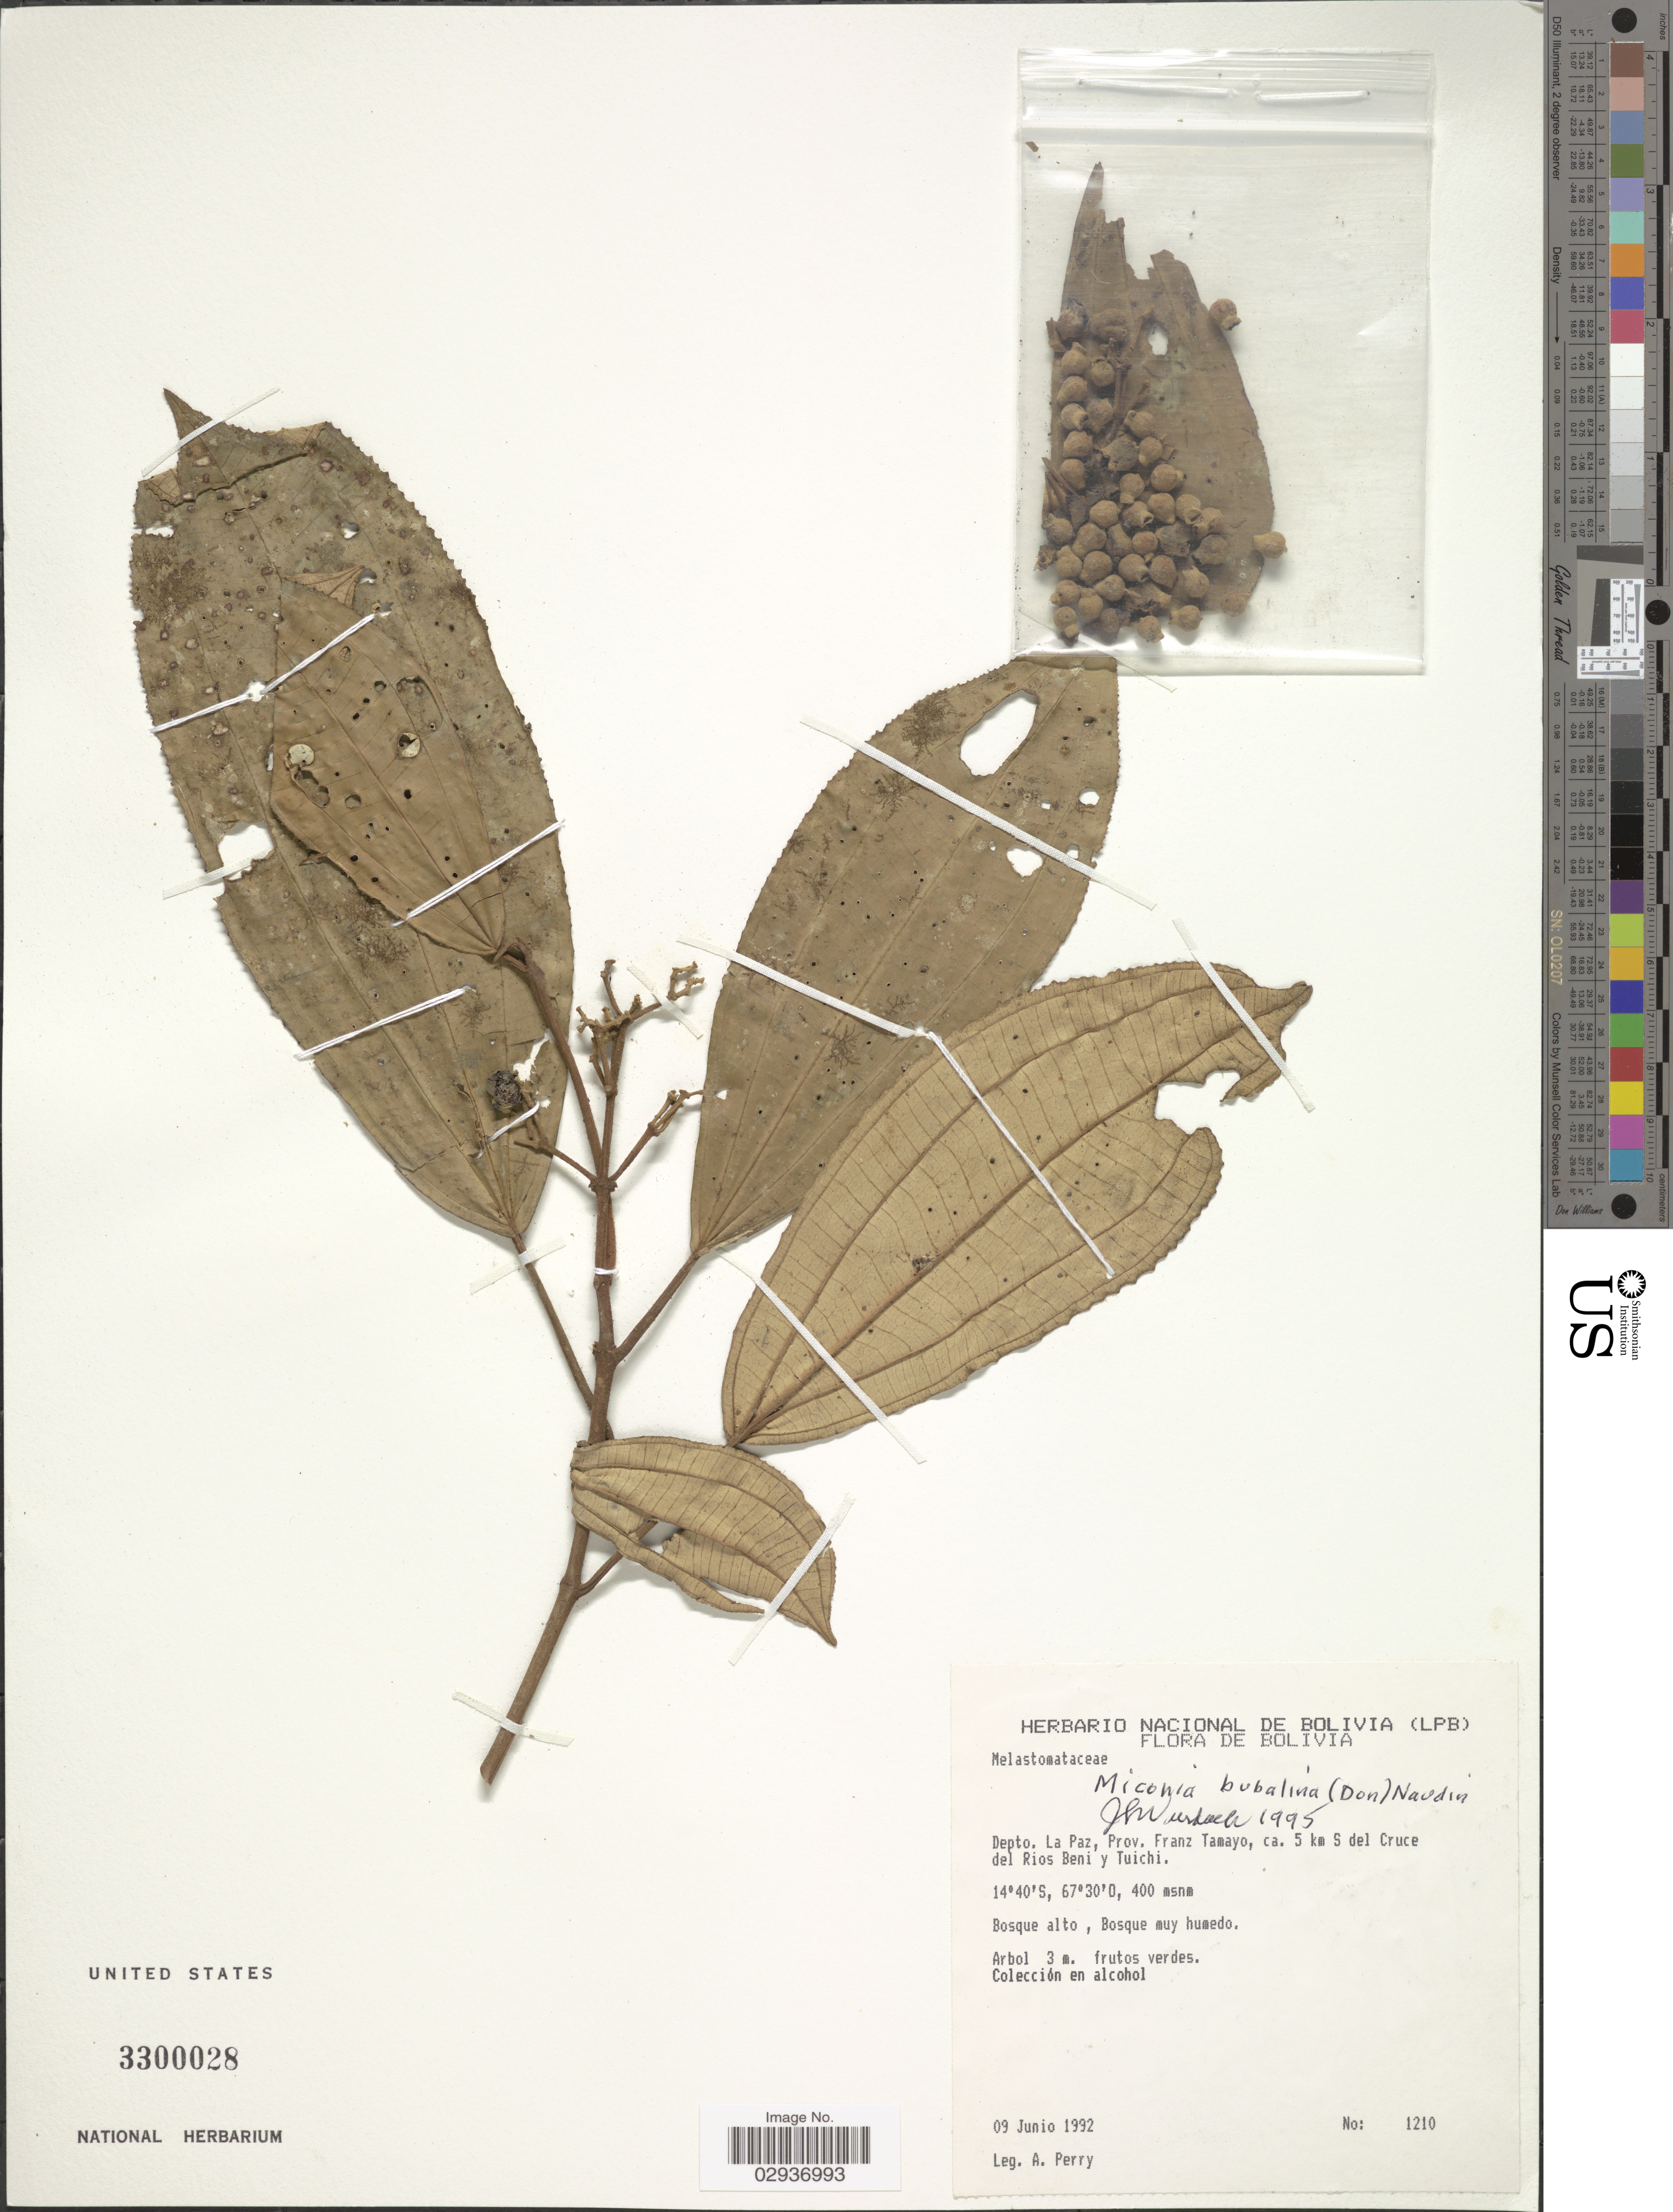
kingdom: Plantae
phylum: Tracheophyta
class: Magnoliopsida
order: Myrtales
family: Melastomataceae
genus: Miconia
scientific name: Miconia bubalina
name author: Naudin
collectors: A. Perry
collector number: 1210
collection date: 1992-06-09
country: Bolivia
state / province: La Paz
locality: Prov. Franz Tamayo, ca. 5 km S del Cruce del Rios Beni y Tuichi.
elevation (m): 400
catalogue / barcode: US 3300028